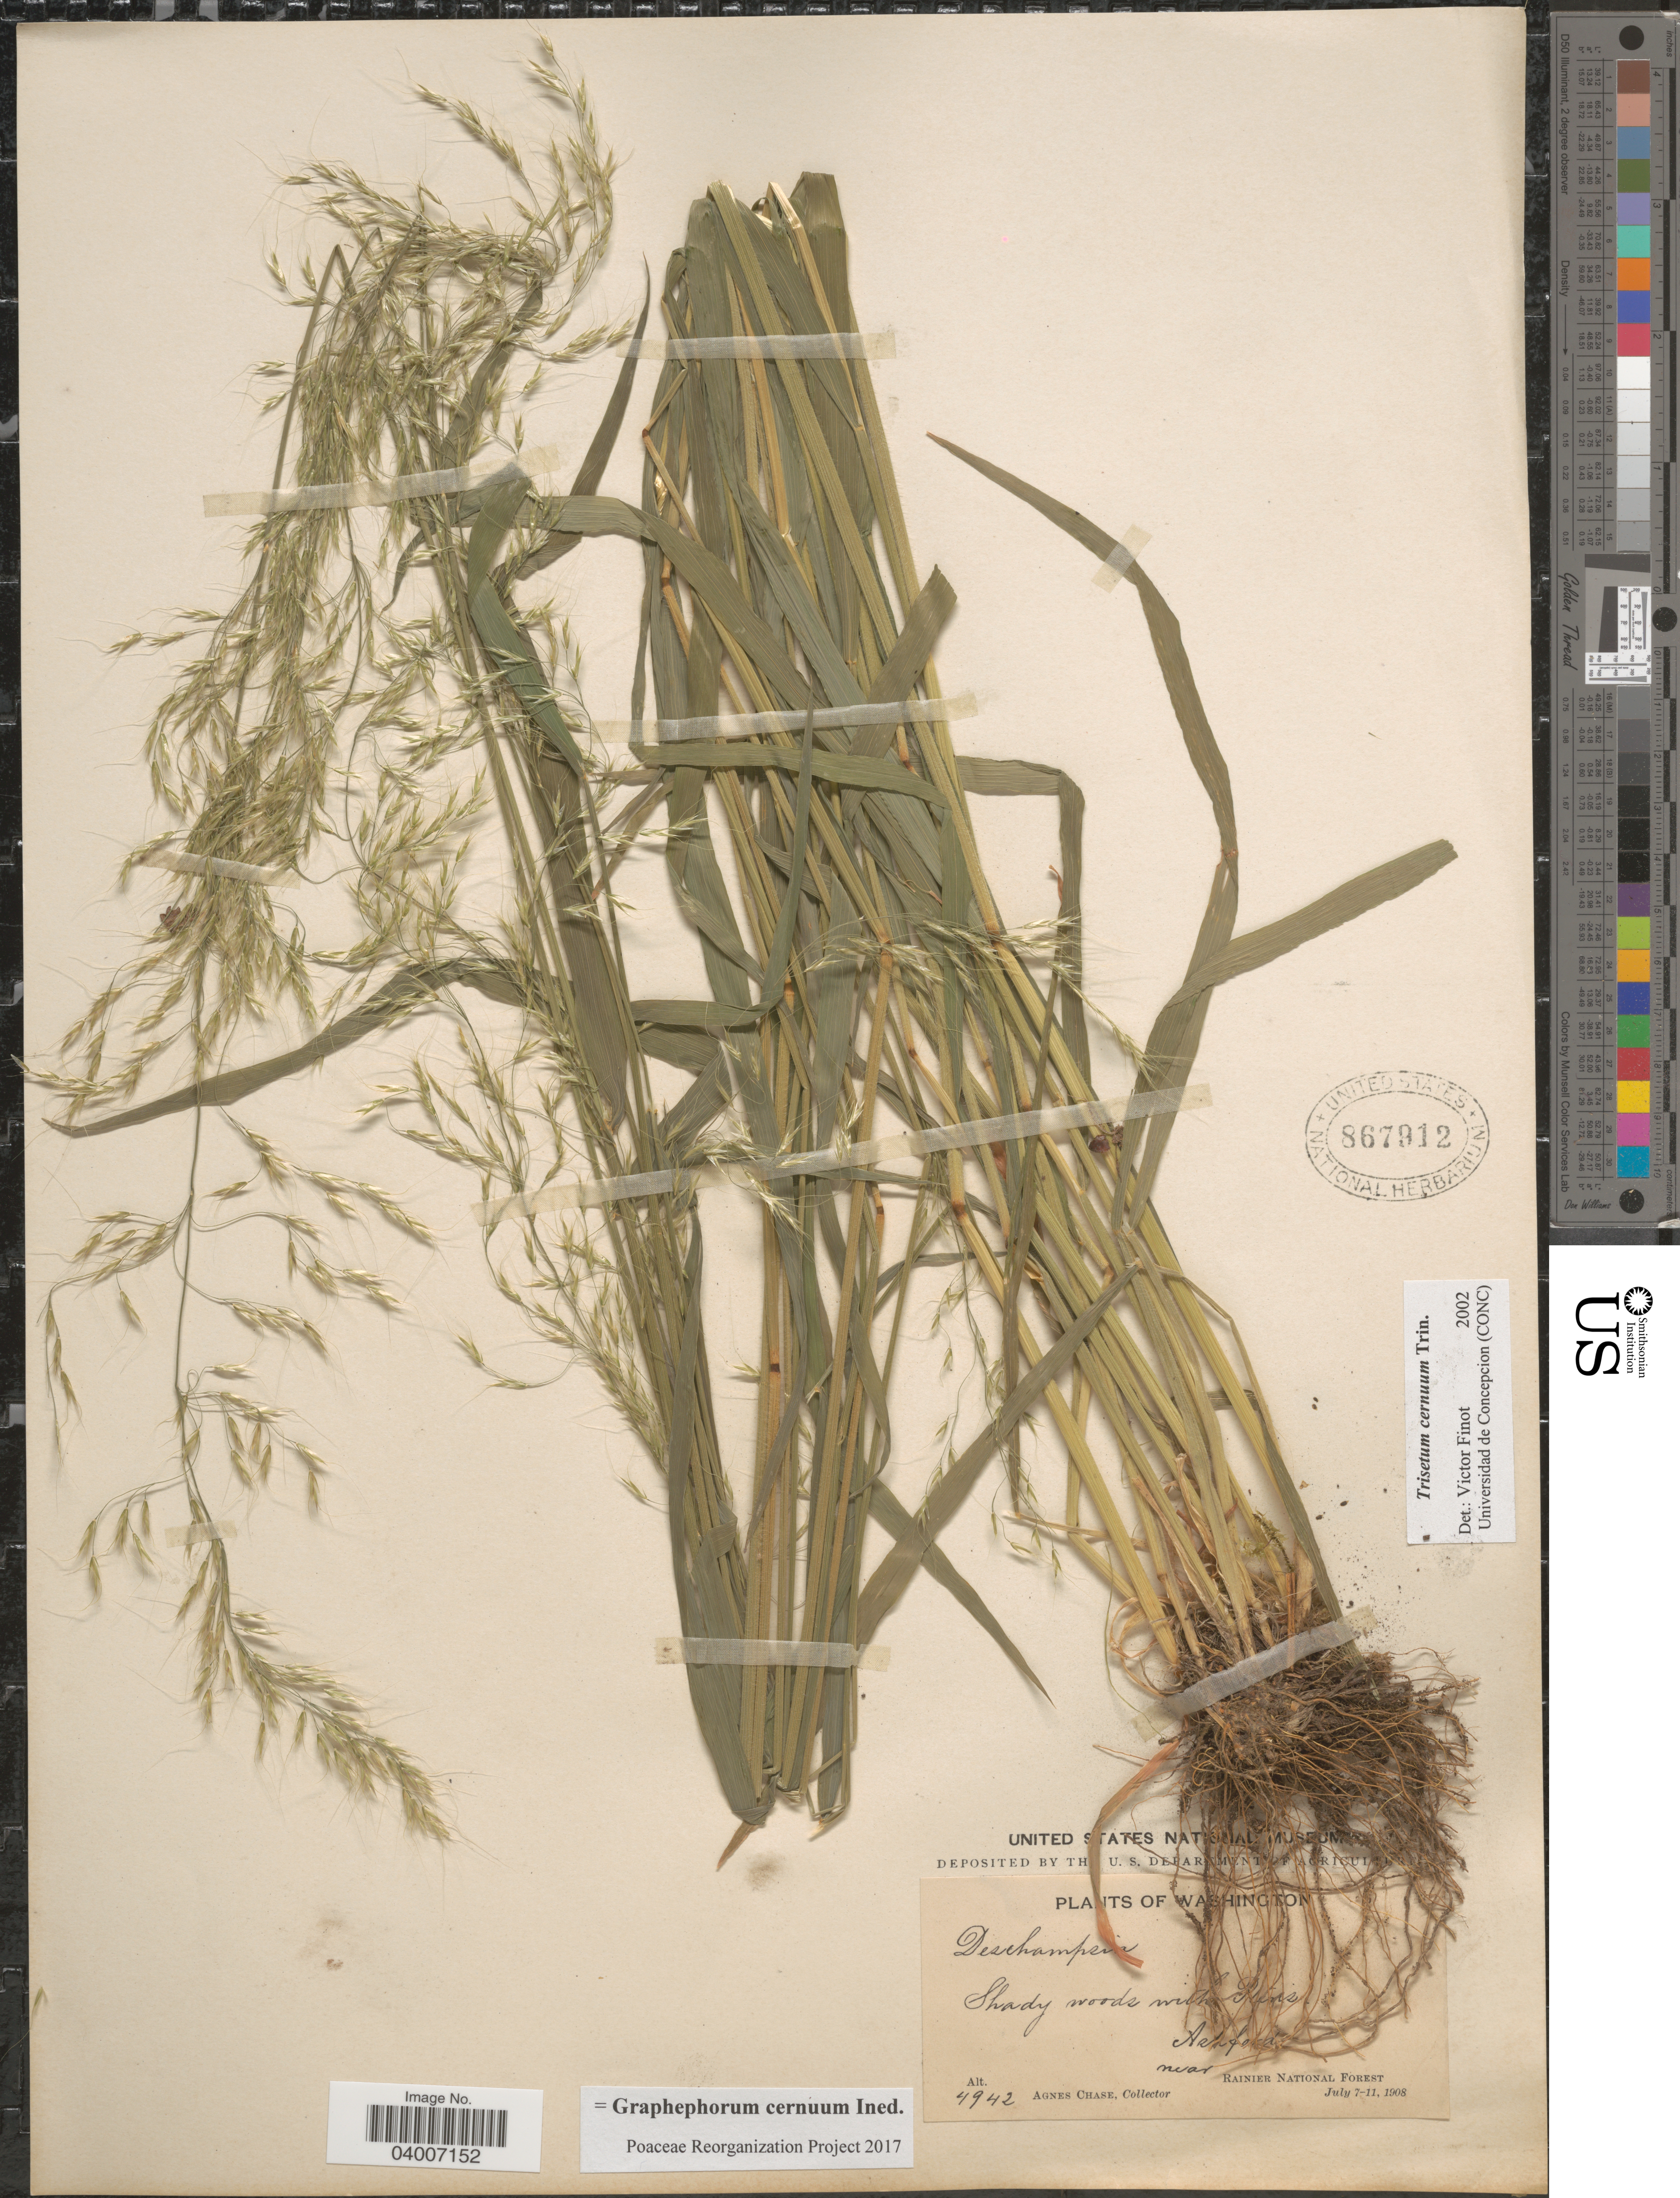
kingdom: Plantae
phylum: Tracheophyta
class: Liliopsida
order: Poales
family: Poaceae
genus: Graphephorum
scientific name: Graphephorum cernuum ined.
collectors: A. Chase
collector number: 4942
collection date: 1908-07-07/1908-07-11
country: United States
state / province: Washington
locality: Ashford near Rainier National Forest.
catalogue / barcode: US 867912